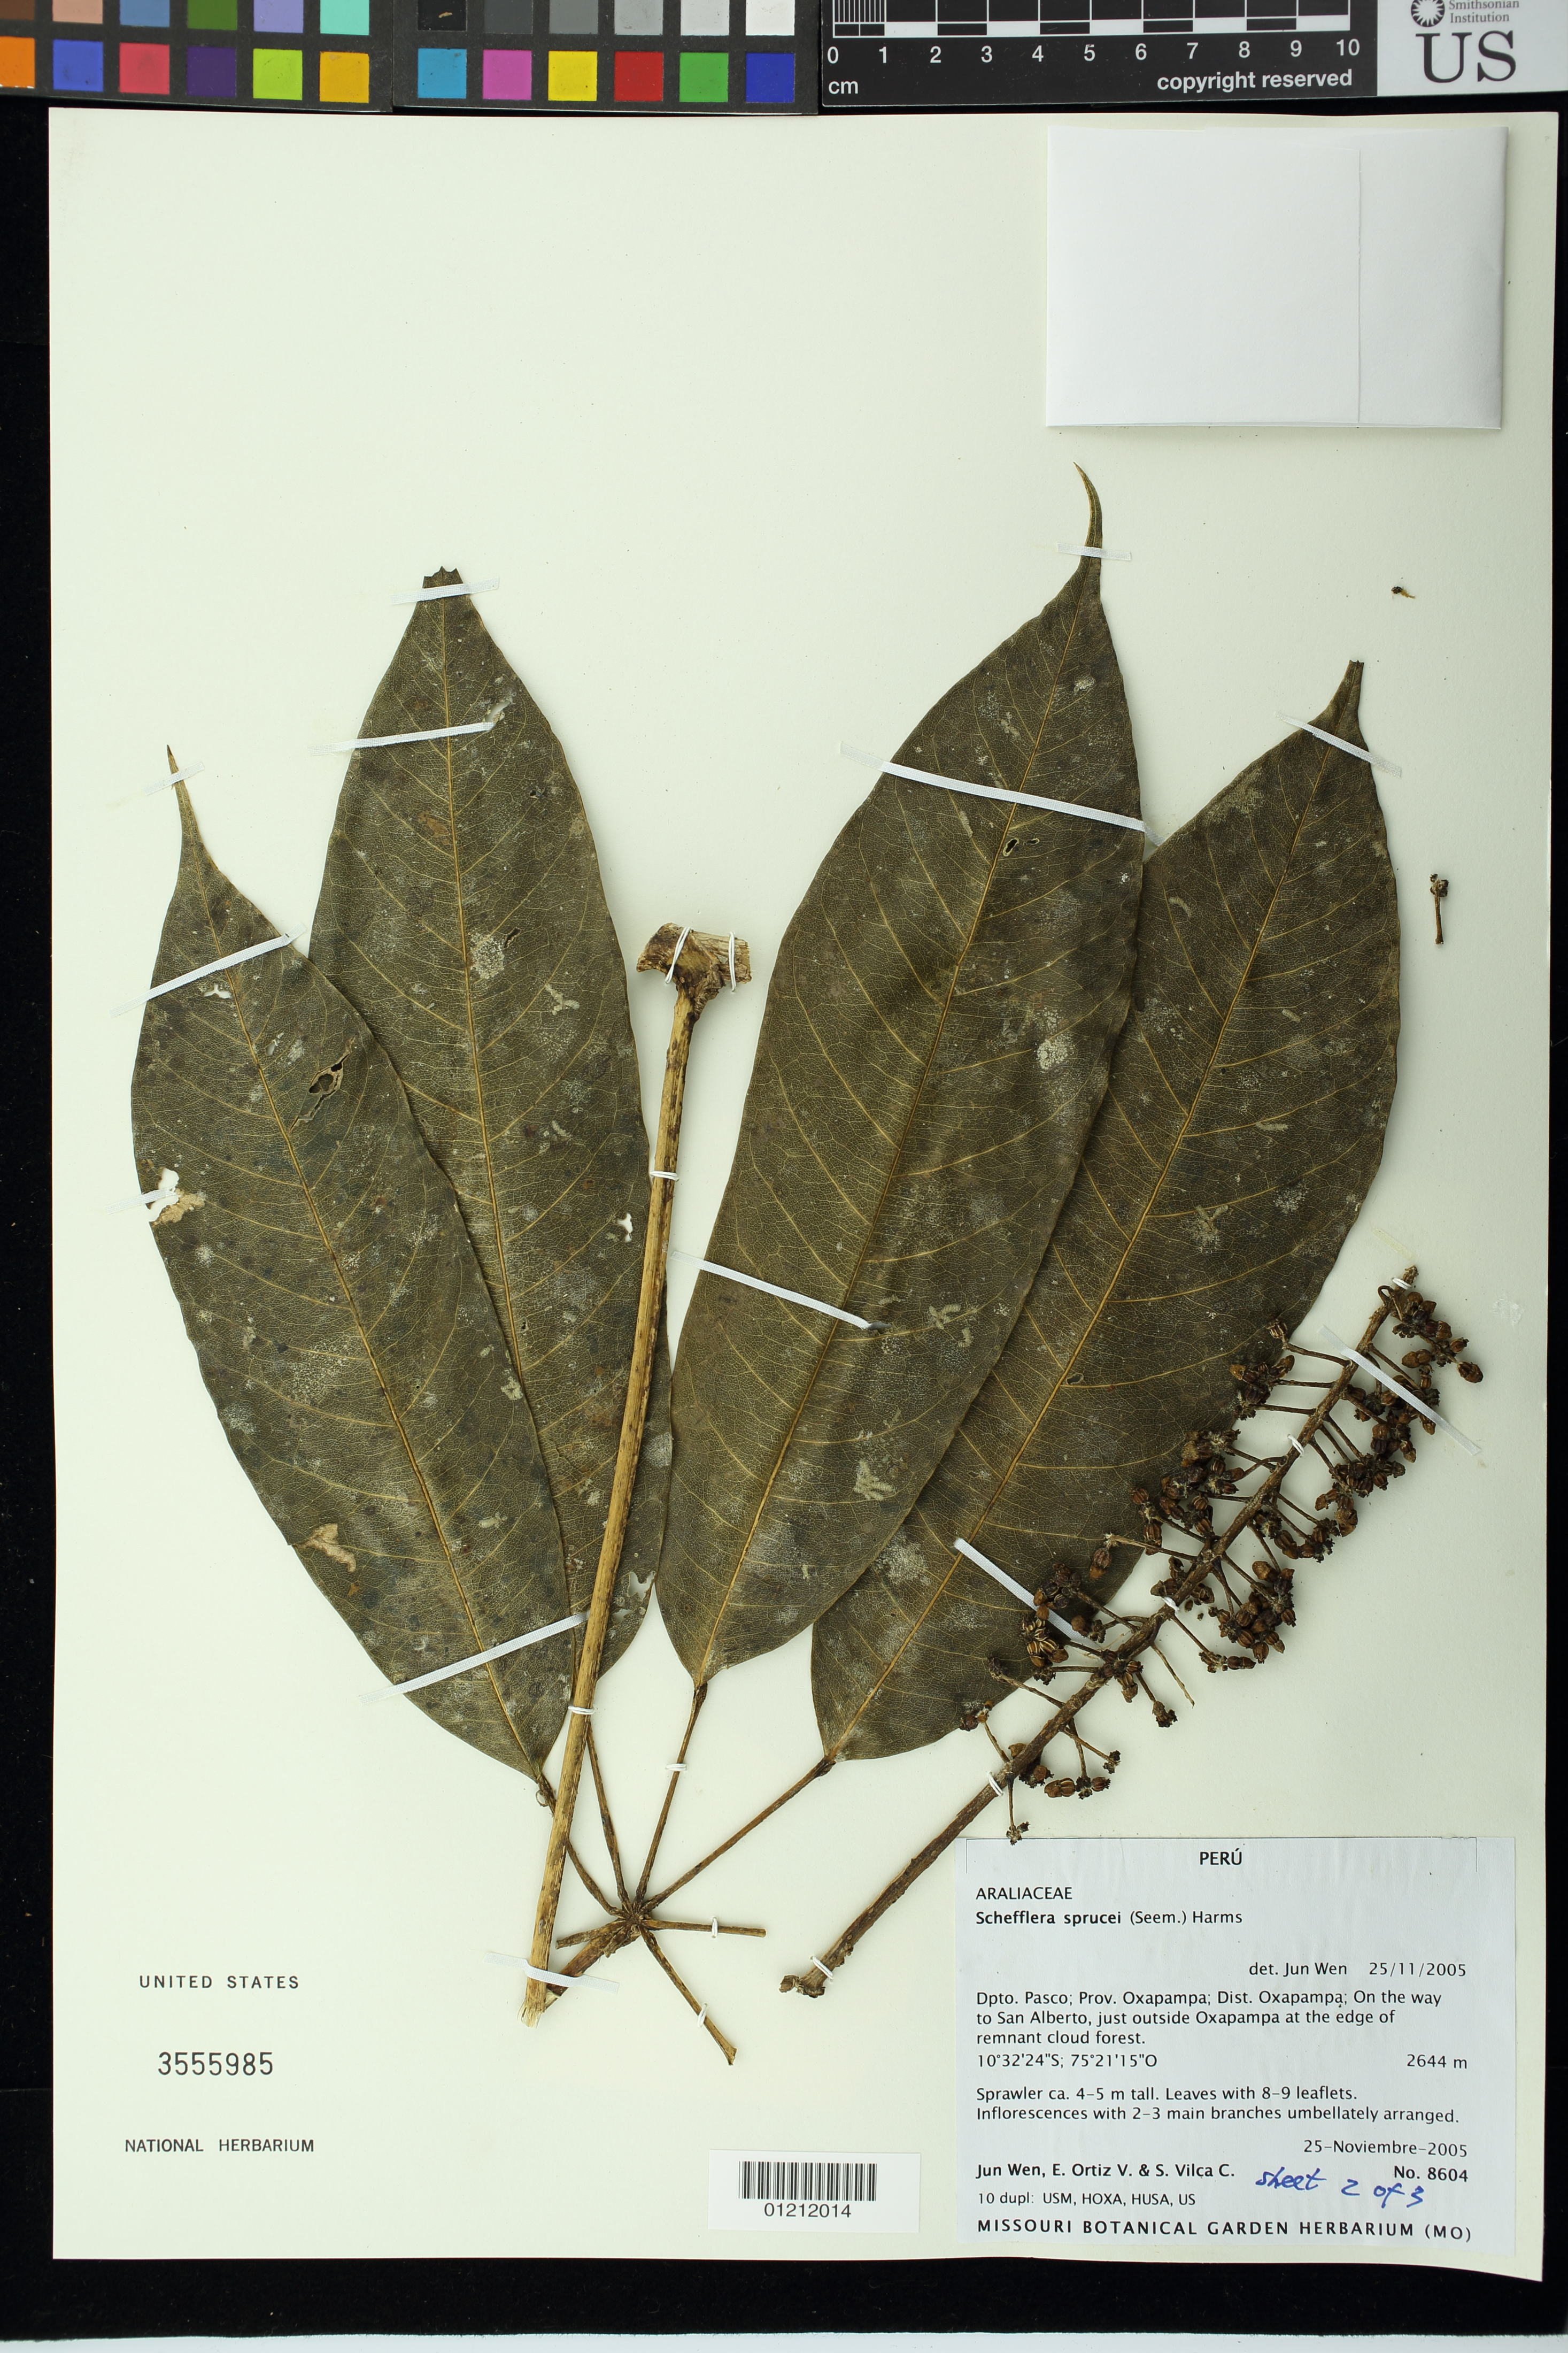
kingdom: Plantae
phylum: Tracheophyta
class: Magnoliopsida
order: Apiales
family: Araliaceae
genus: Schefflera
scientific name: Schefflera sprucei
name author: (Seem.) Harms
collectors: J. Wen, E. Ortiz V. & S. Vilca C.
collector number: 8604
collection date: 2005-11-25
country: Peru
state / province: Pasco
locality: Prov. Oxapampa; Dist. Oxapampa; On the way to San Alberto, just outside Oxapampa at the edge of remnant clout forest.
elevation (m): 2644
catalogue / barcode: US 3555985